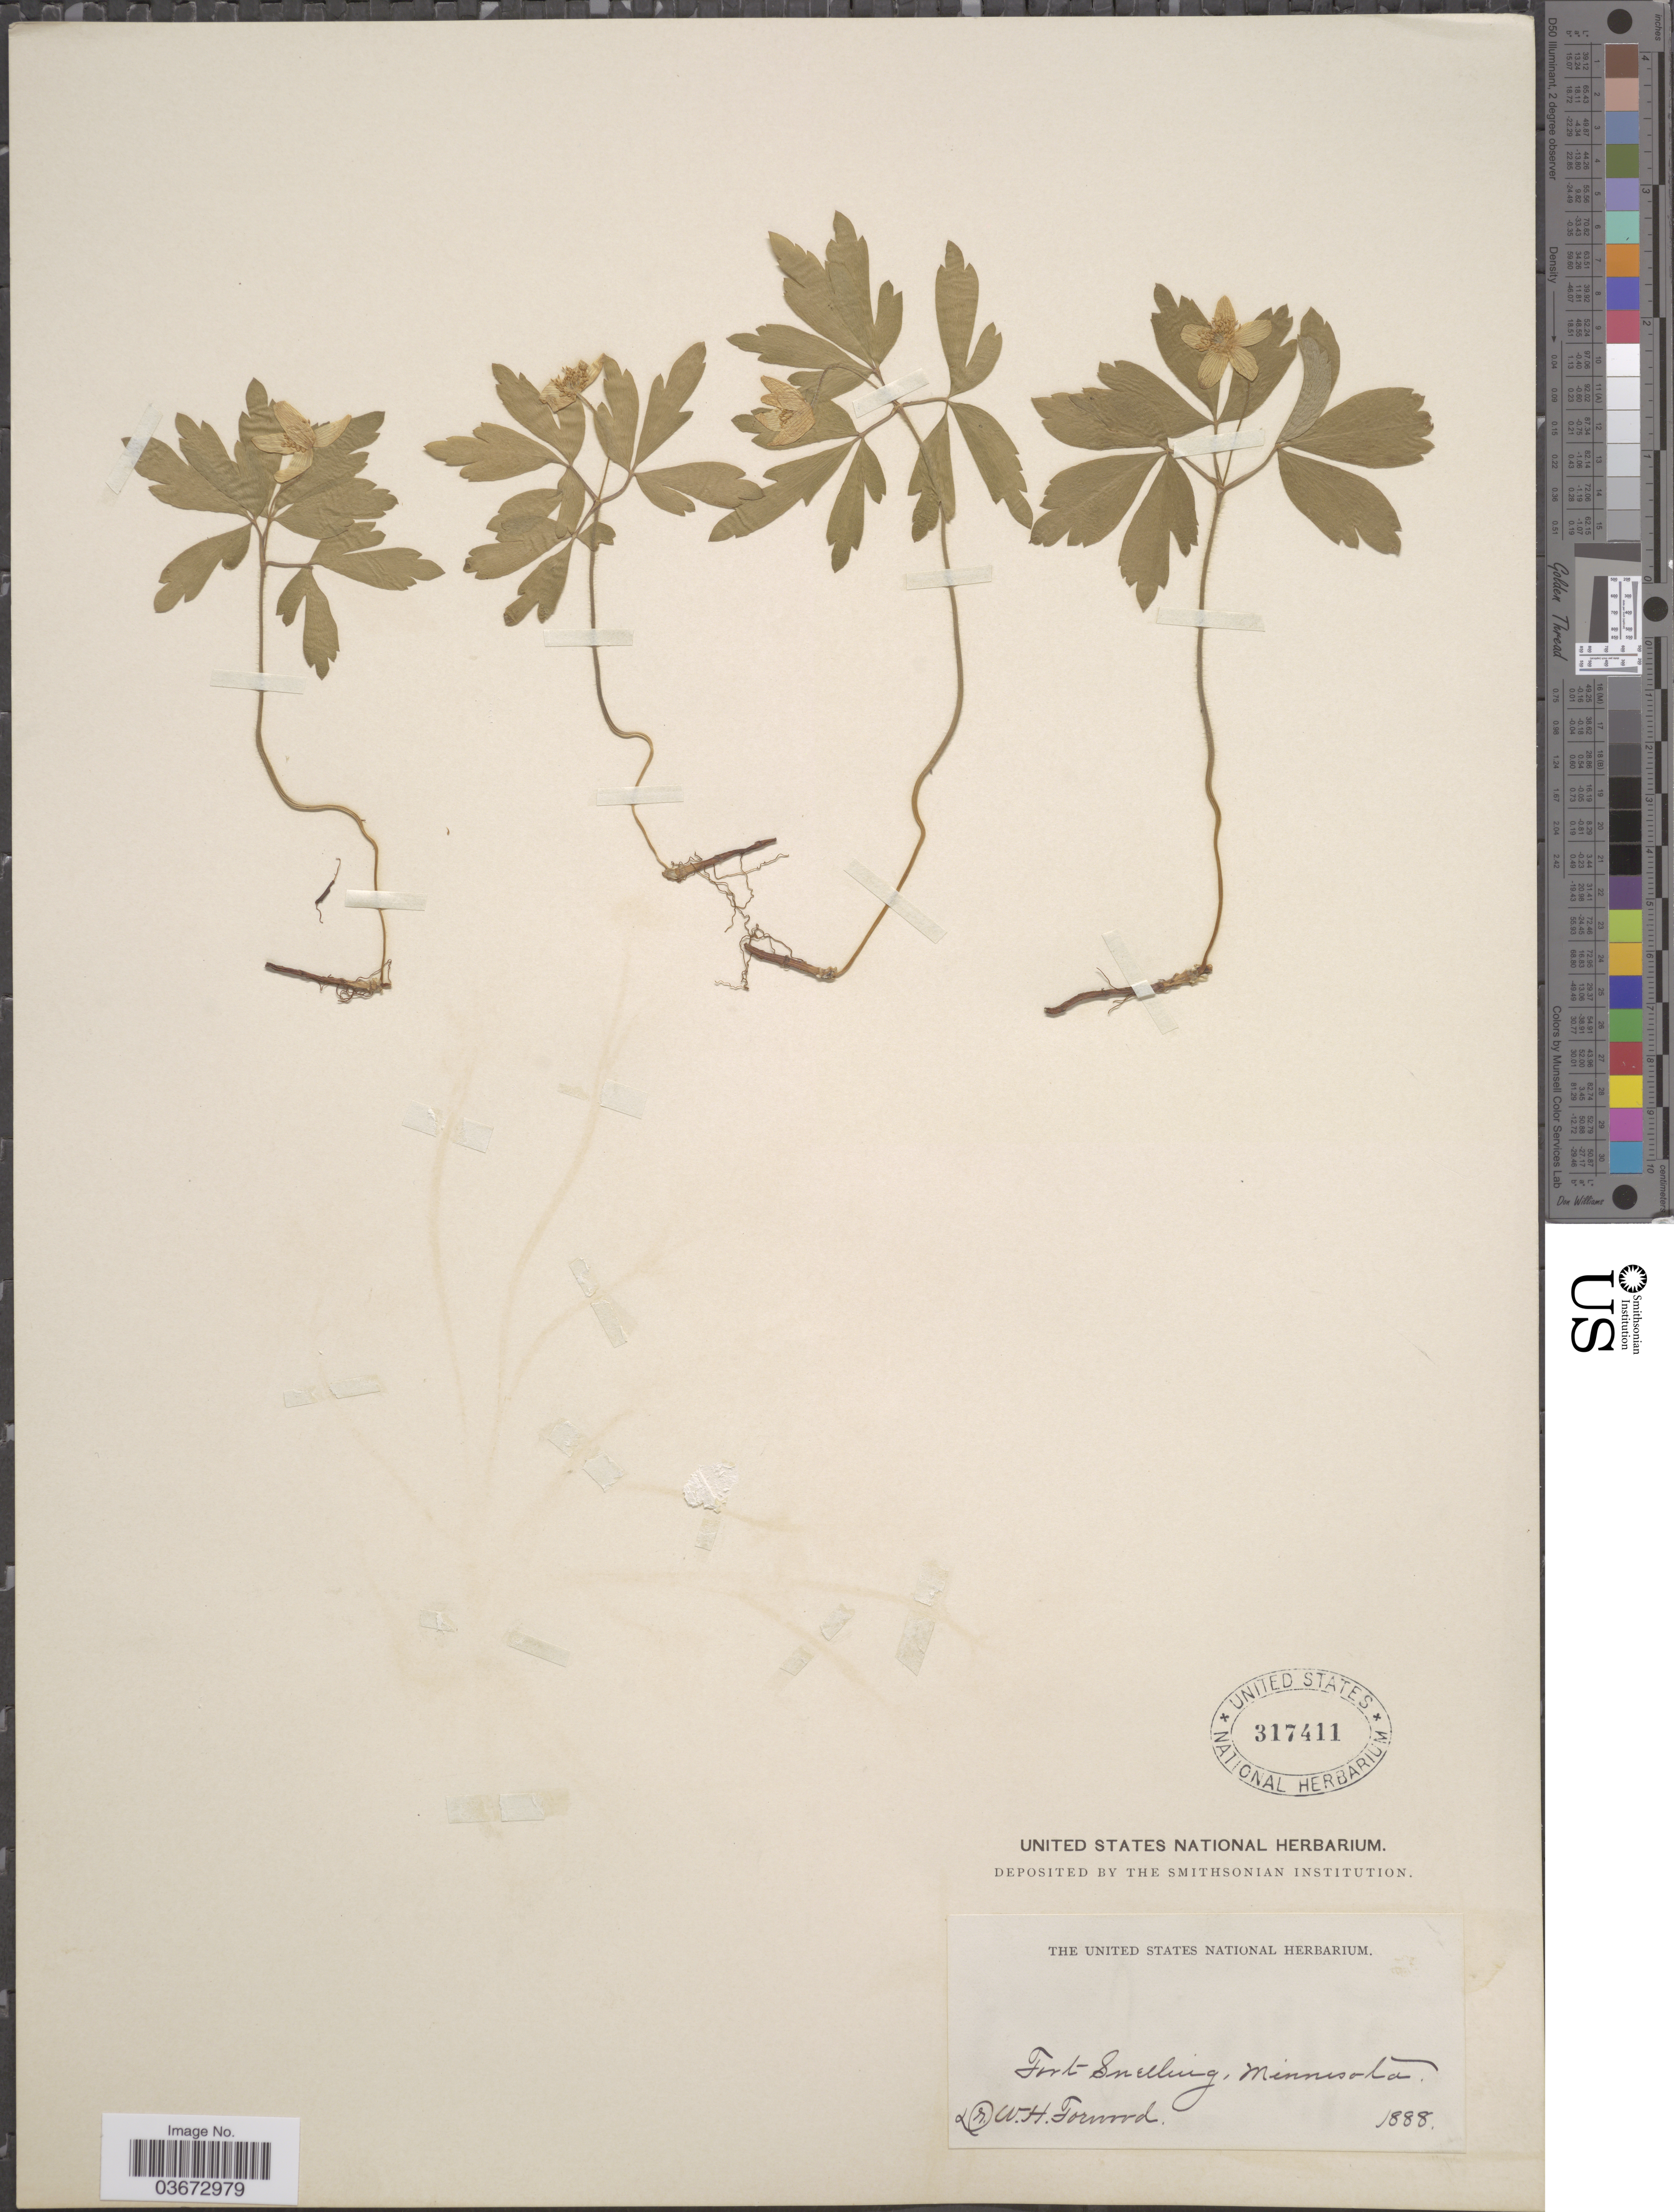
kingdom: Plantae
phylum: Tracheophyta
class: Magnoliopsida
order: Ranunculales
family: Ranunculaceae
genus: Anemone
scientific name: Anemone quinquefolia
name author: L.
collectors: W. Forwood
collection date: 1888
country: United States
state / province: Minnesota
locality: Fort Snelling.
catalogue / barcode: US 317411